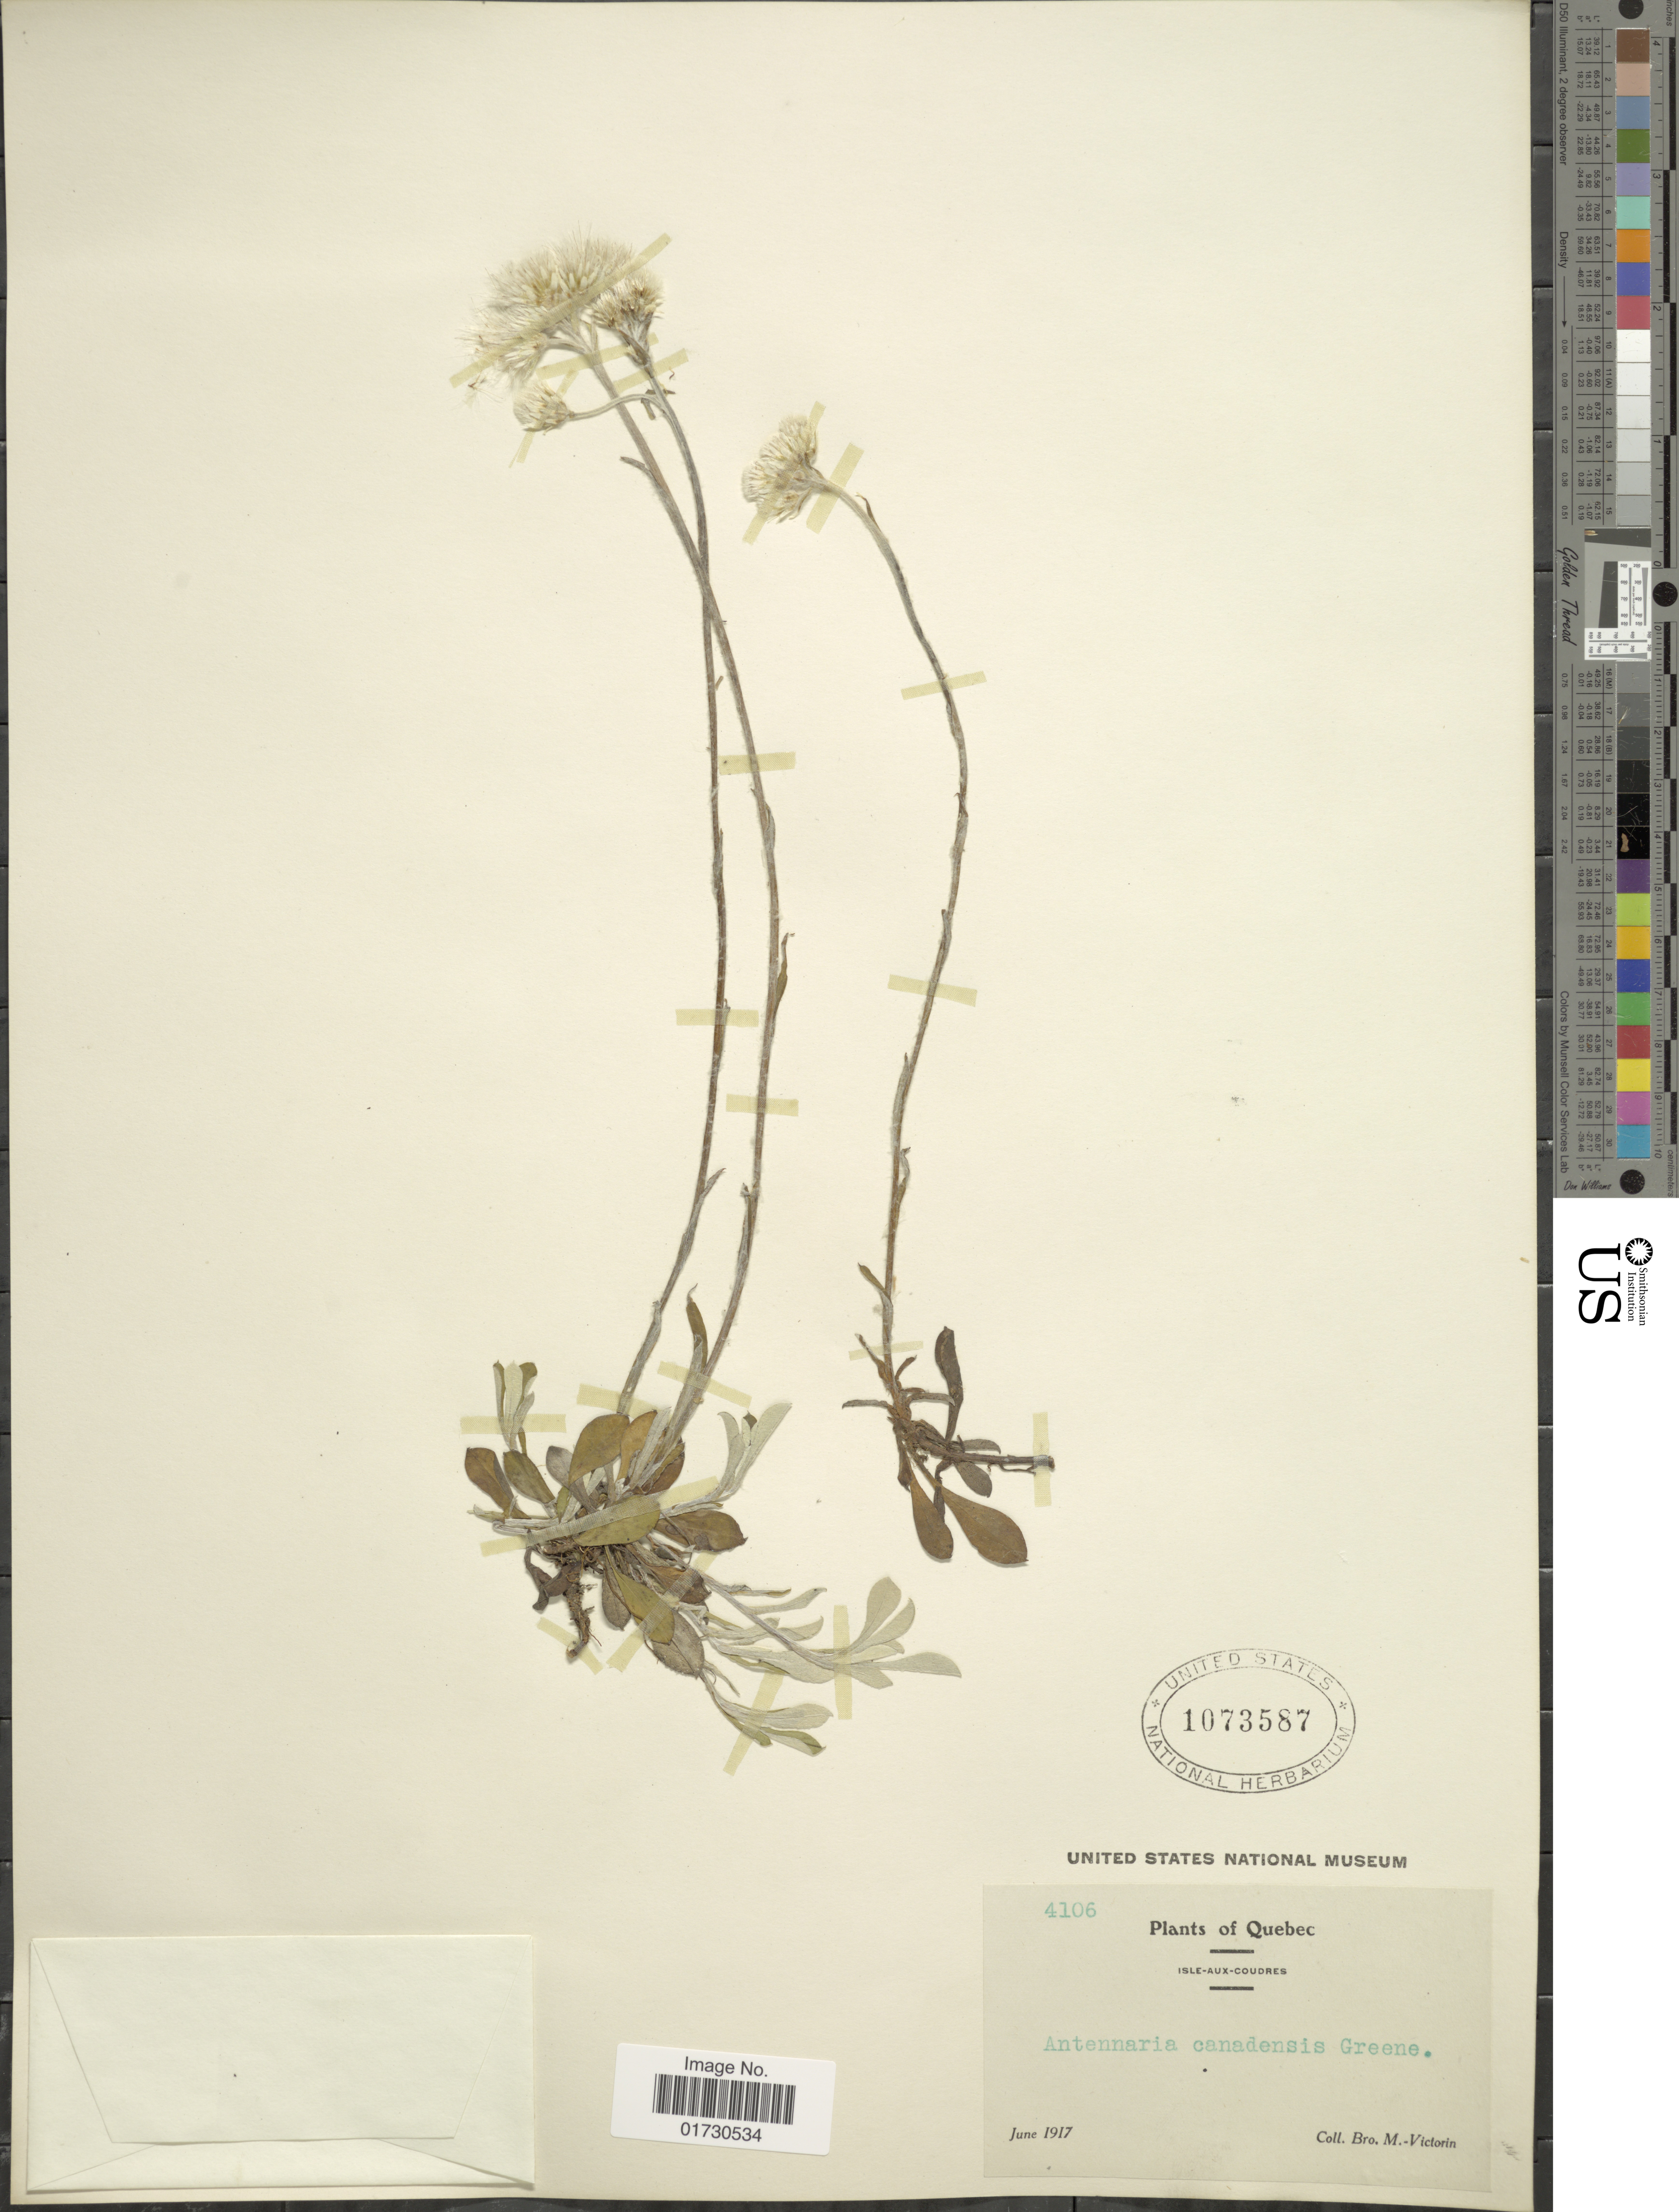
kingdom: Plantae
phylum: Tracheophyta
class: Magnoliopsida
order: Asterales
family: Asteraceae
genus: Antennaria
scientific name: Antennaria canadensis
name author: Greene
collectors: Fr. Marie-Victorin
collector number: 4106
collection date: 1917-06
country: Canada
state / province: Quebec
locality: Isle-Aux-Coudres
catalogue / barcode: US 1073587